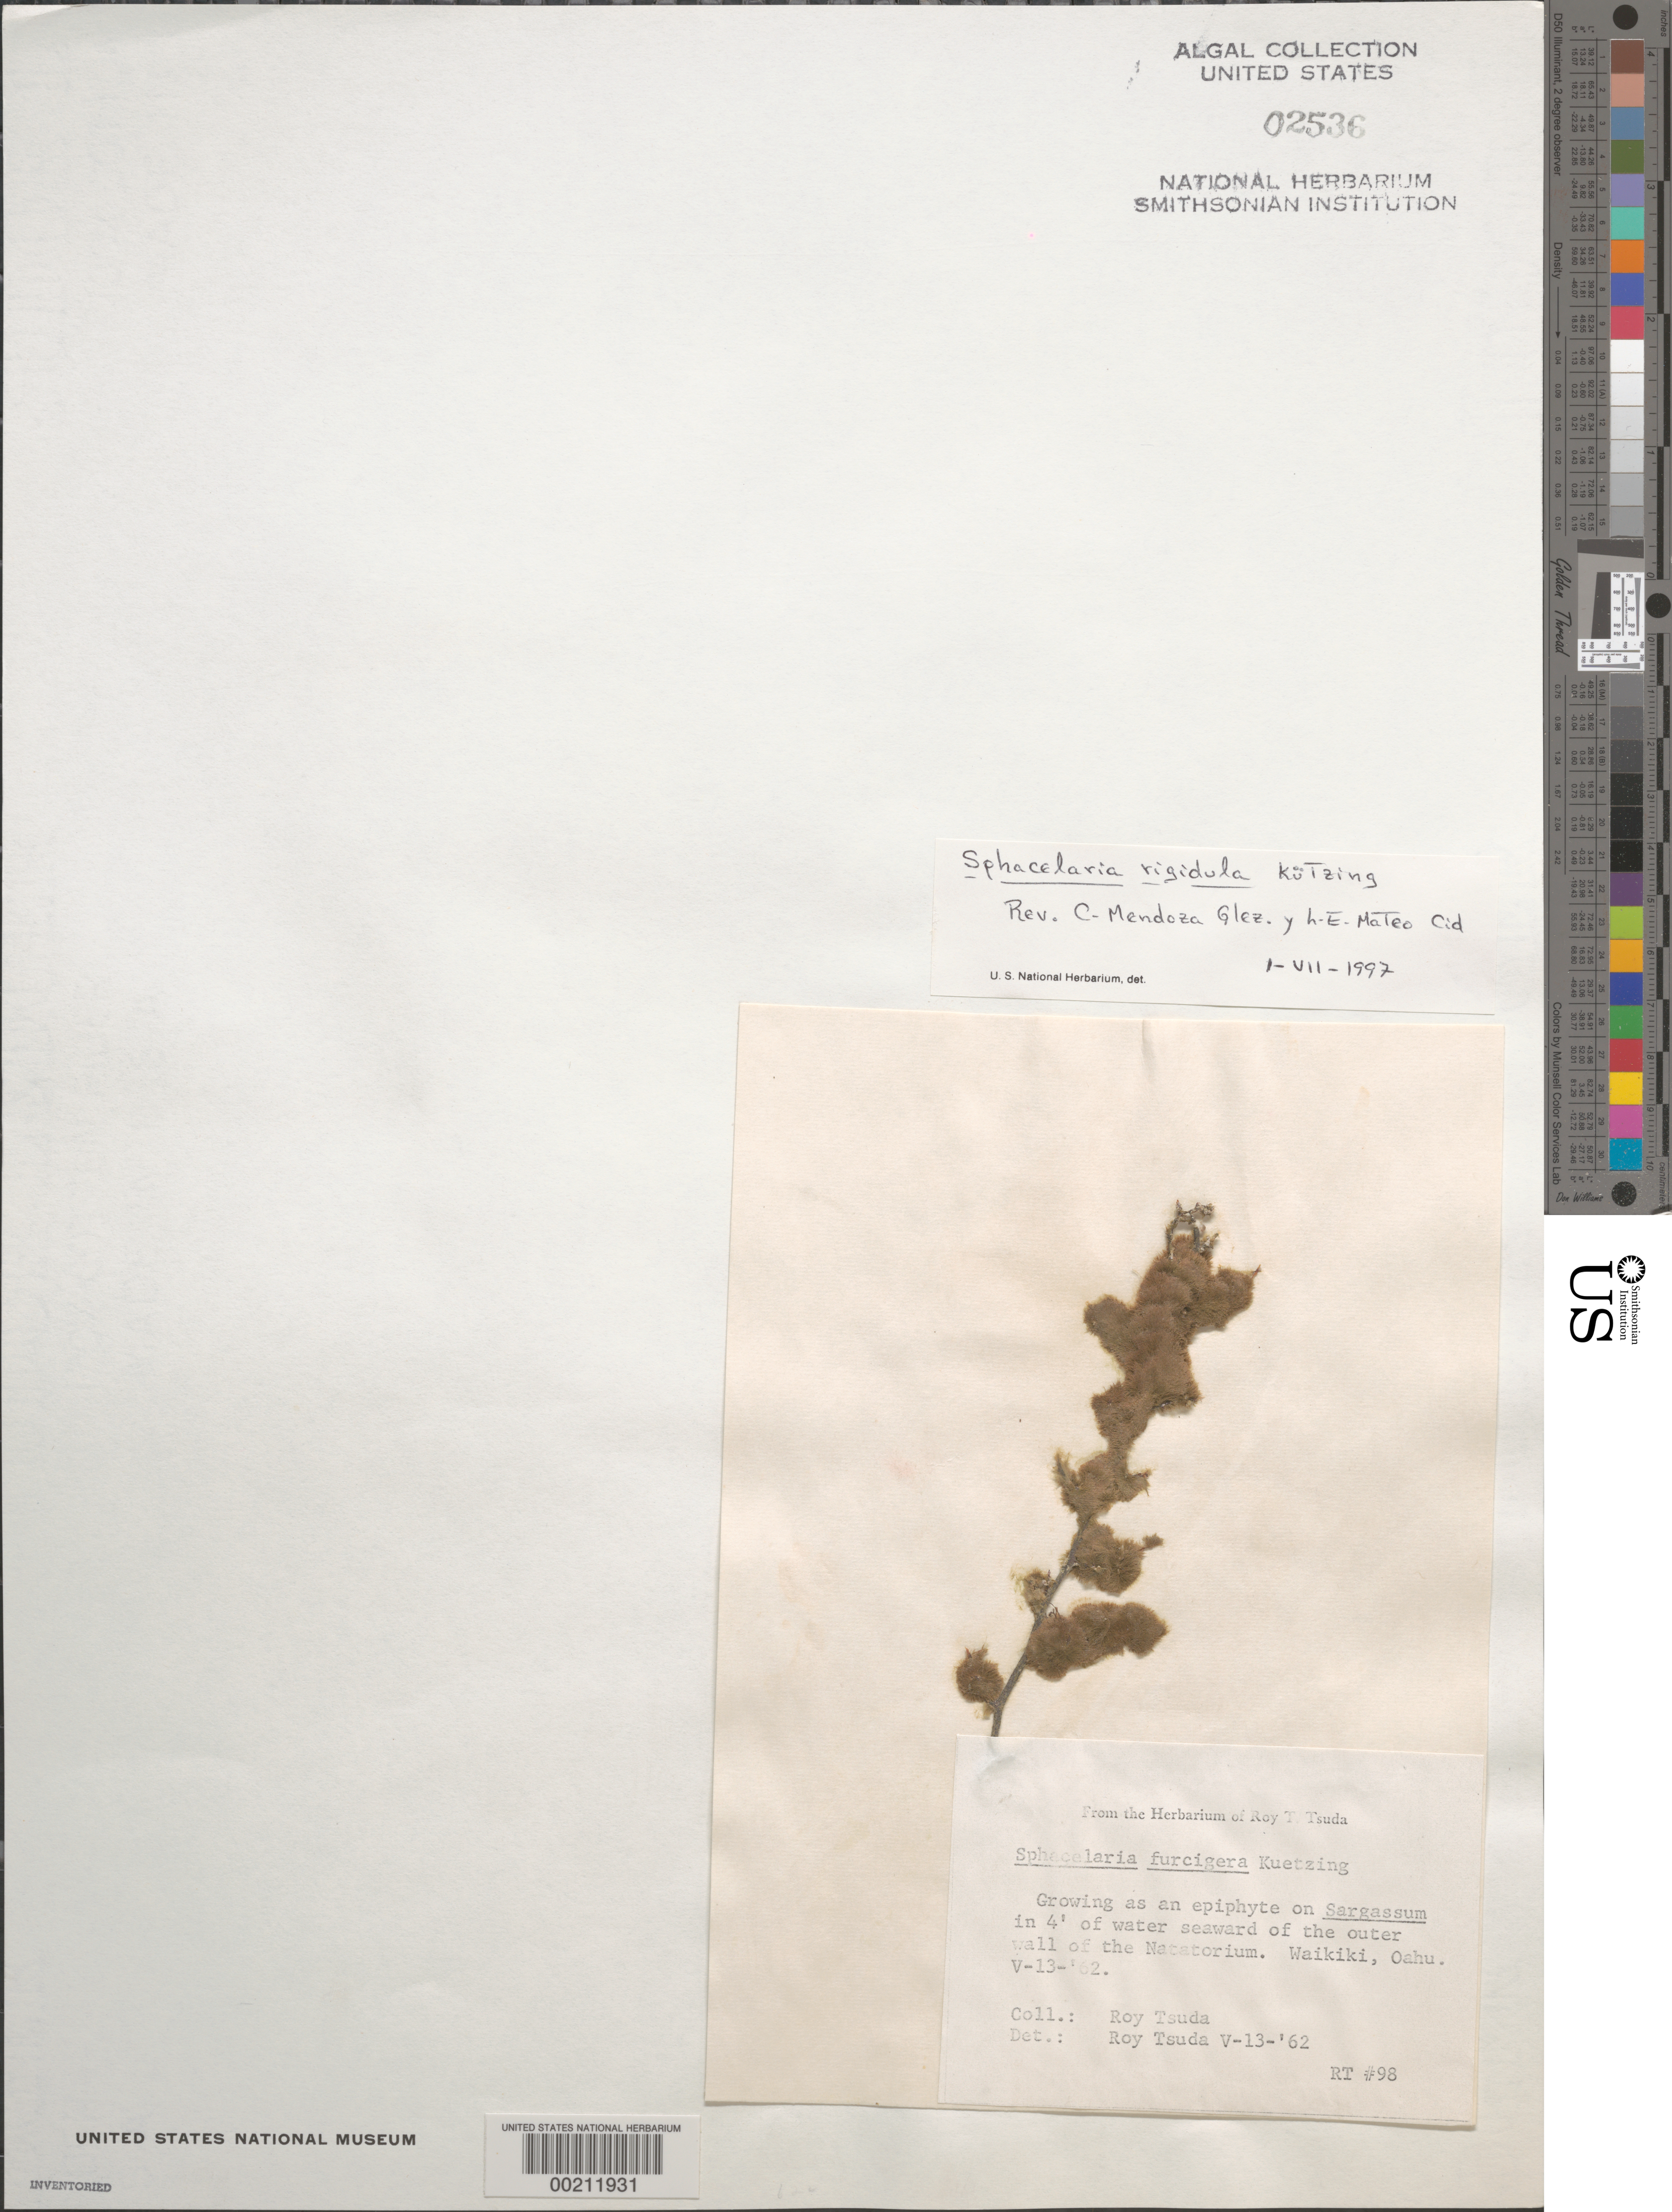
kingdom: Chromista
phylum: Ochrophyta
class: Phaeophyceae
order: Sphacelariales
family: Sphacelariaceae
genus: Sphacelaria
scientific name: Sphacelaria rigidula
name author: Kütz.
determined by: Mendoza G., C.; Mateo. Cid, L. E.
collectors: R. Tsuda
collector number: RT 98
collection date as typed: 13 May 1962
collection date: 1962-05-13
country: United States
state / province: Hawaii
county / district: Honolulu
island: Oahu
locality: Waikiki, Natatorium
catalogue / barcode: US 2536